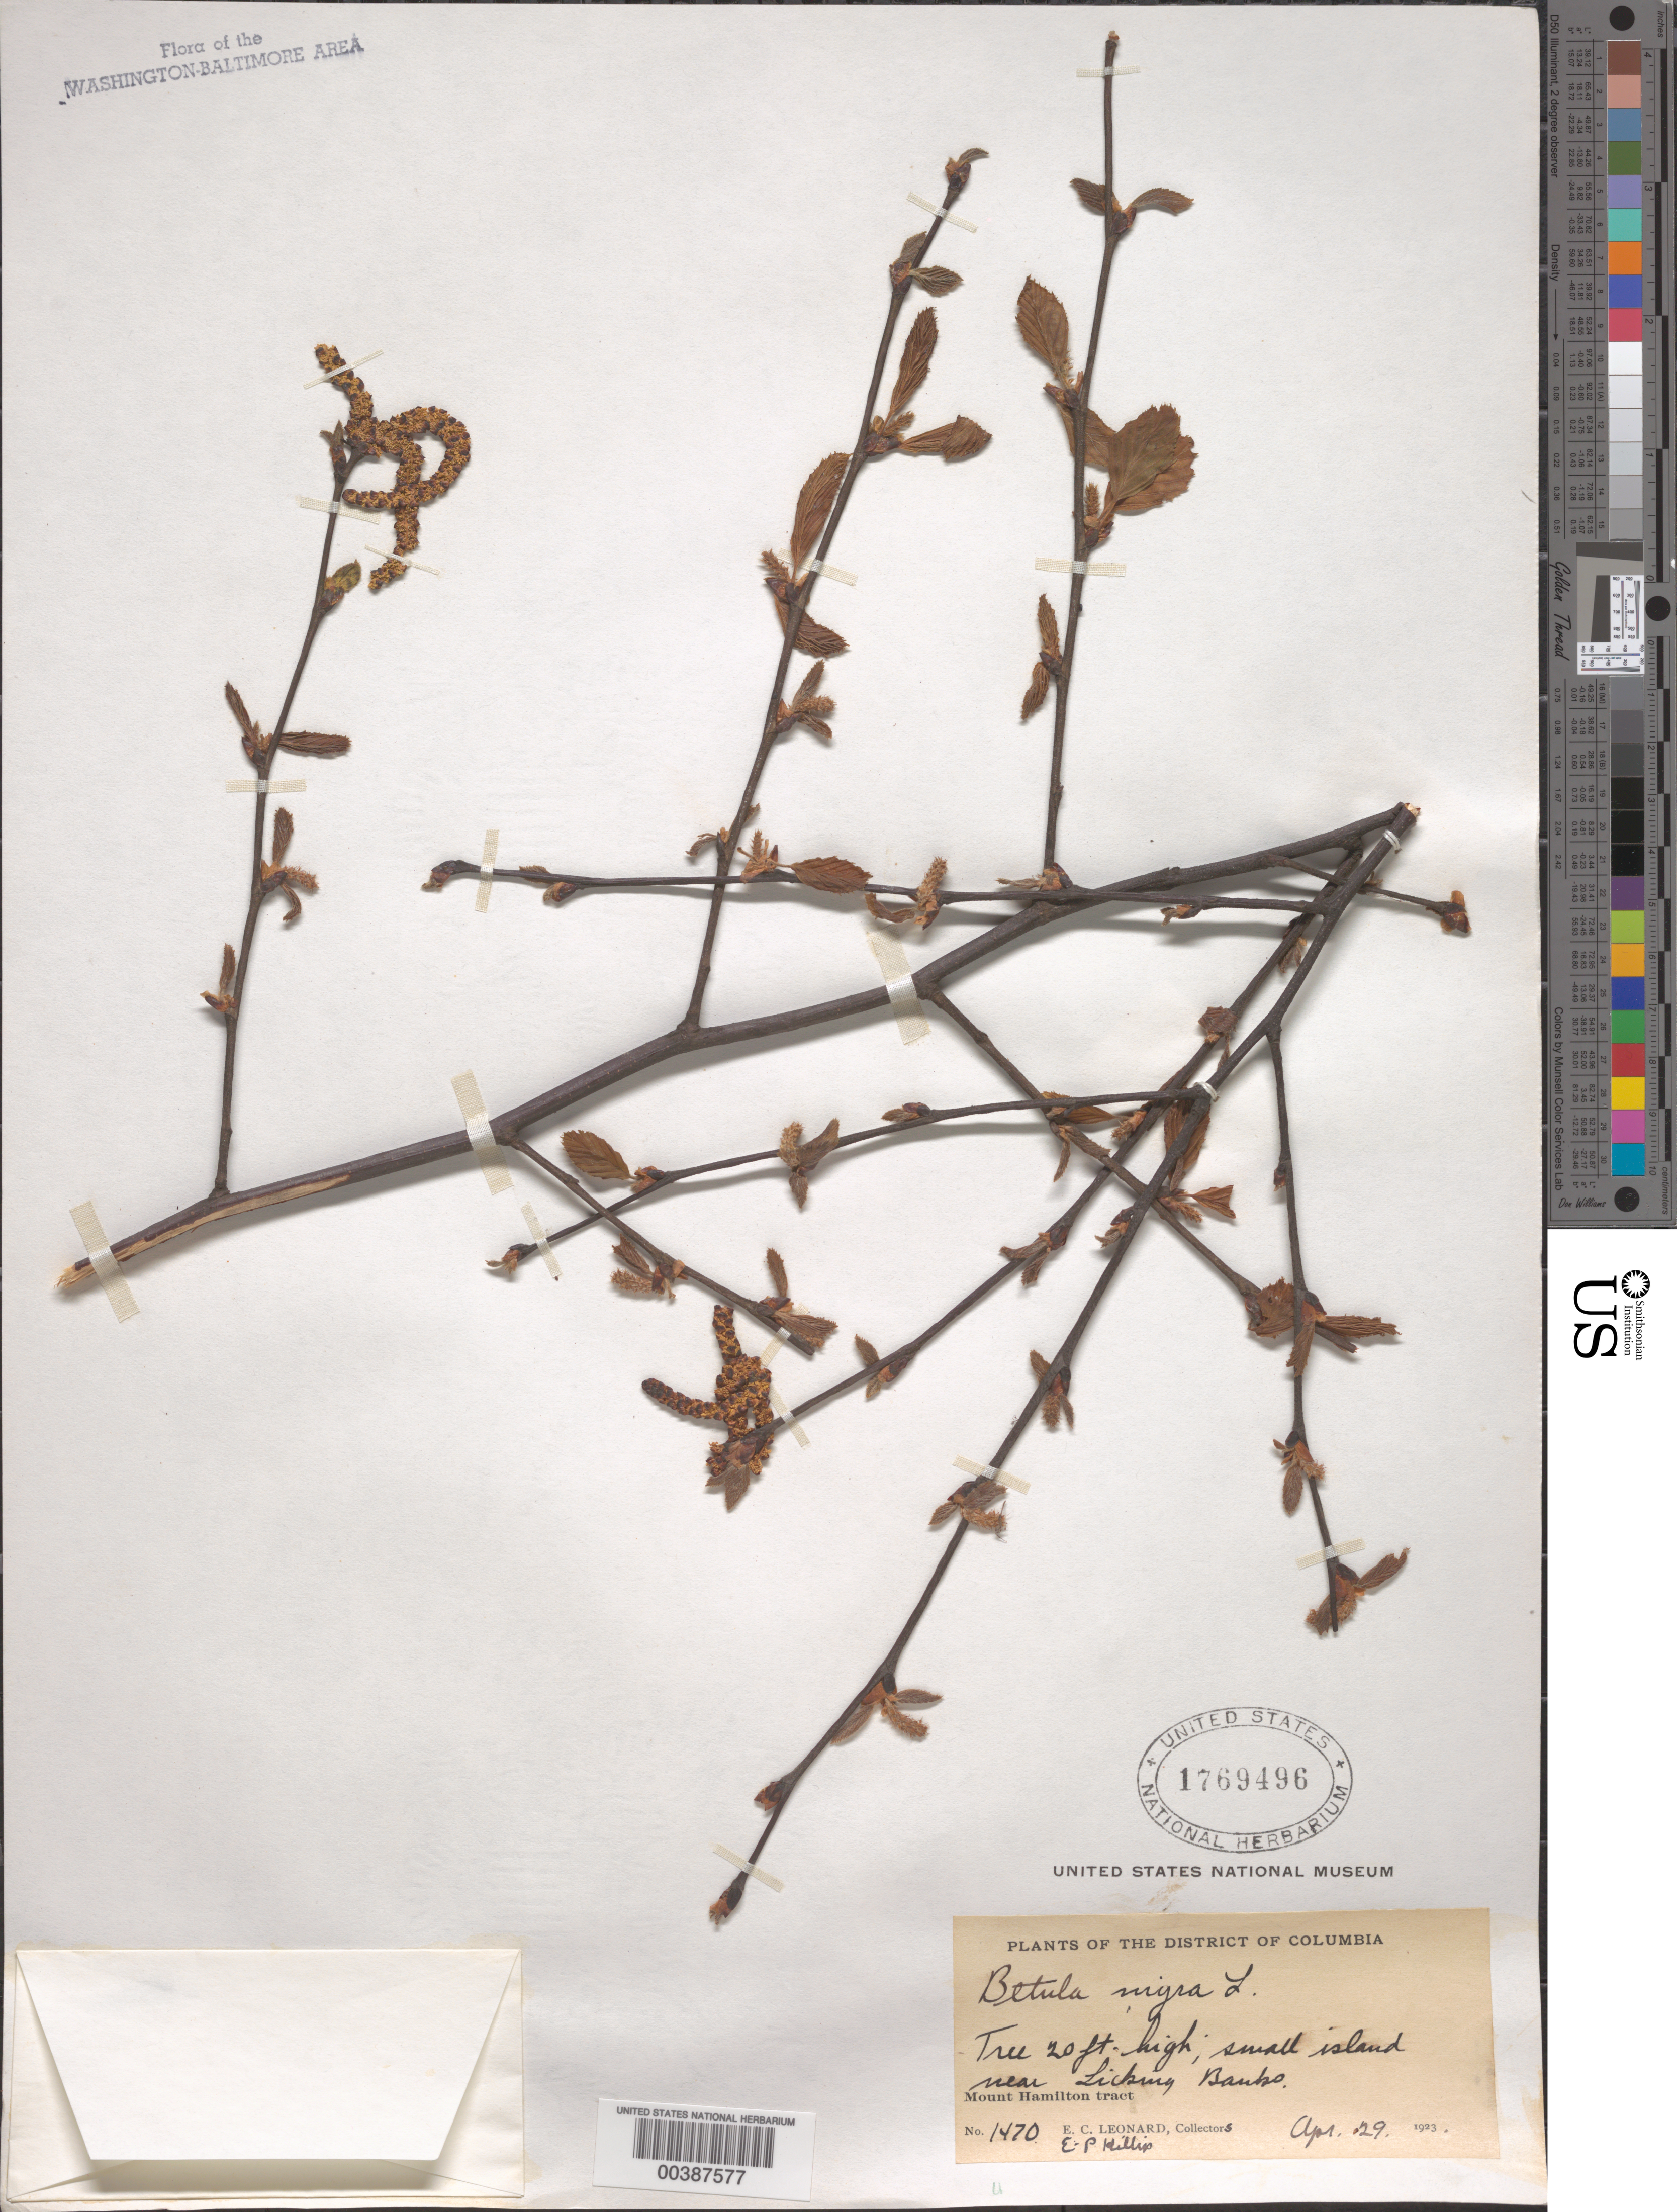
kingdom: Plantae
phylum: Tracheophyta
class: Magnoliopsida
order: Fagales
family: Betulaceae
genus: Betula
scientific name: Betula nigra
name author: L.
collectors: E. C. Leonard & E. P. Killip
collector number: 1470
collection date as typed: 29 Apr 1923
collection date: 1923-04-29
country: United States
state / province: District of Columbia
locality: Licking Banks vicinity, Small Island, Mount Hamilton Tract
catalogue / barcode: US 1769496